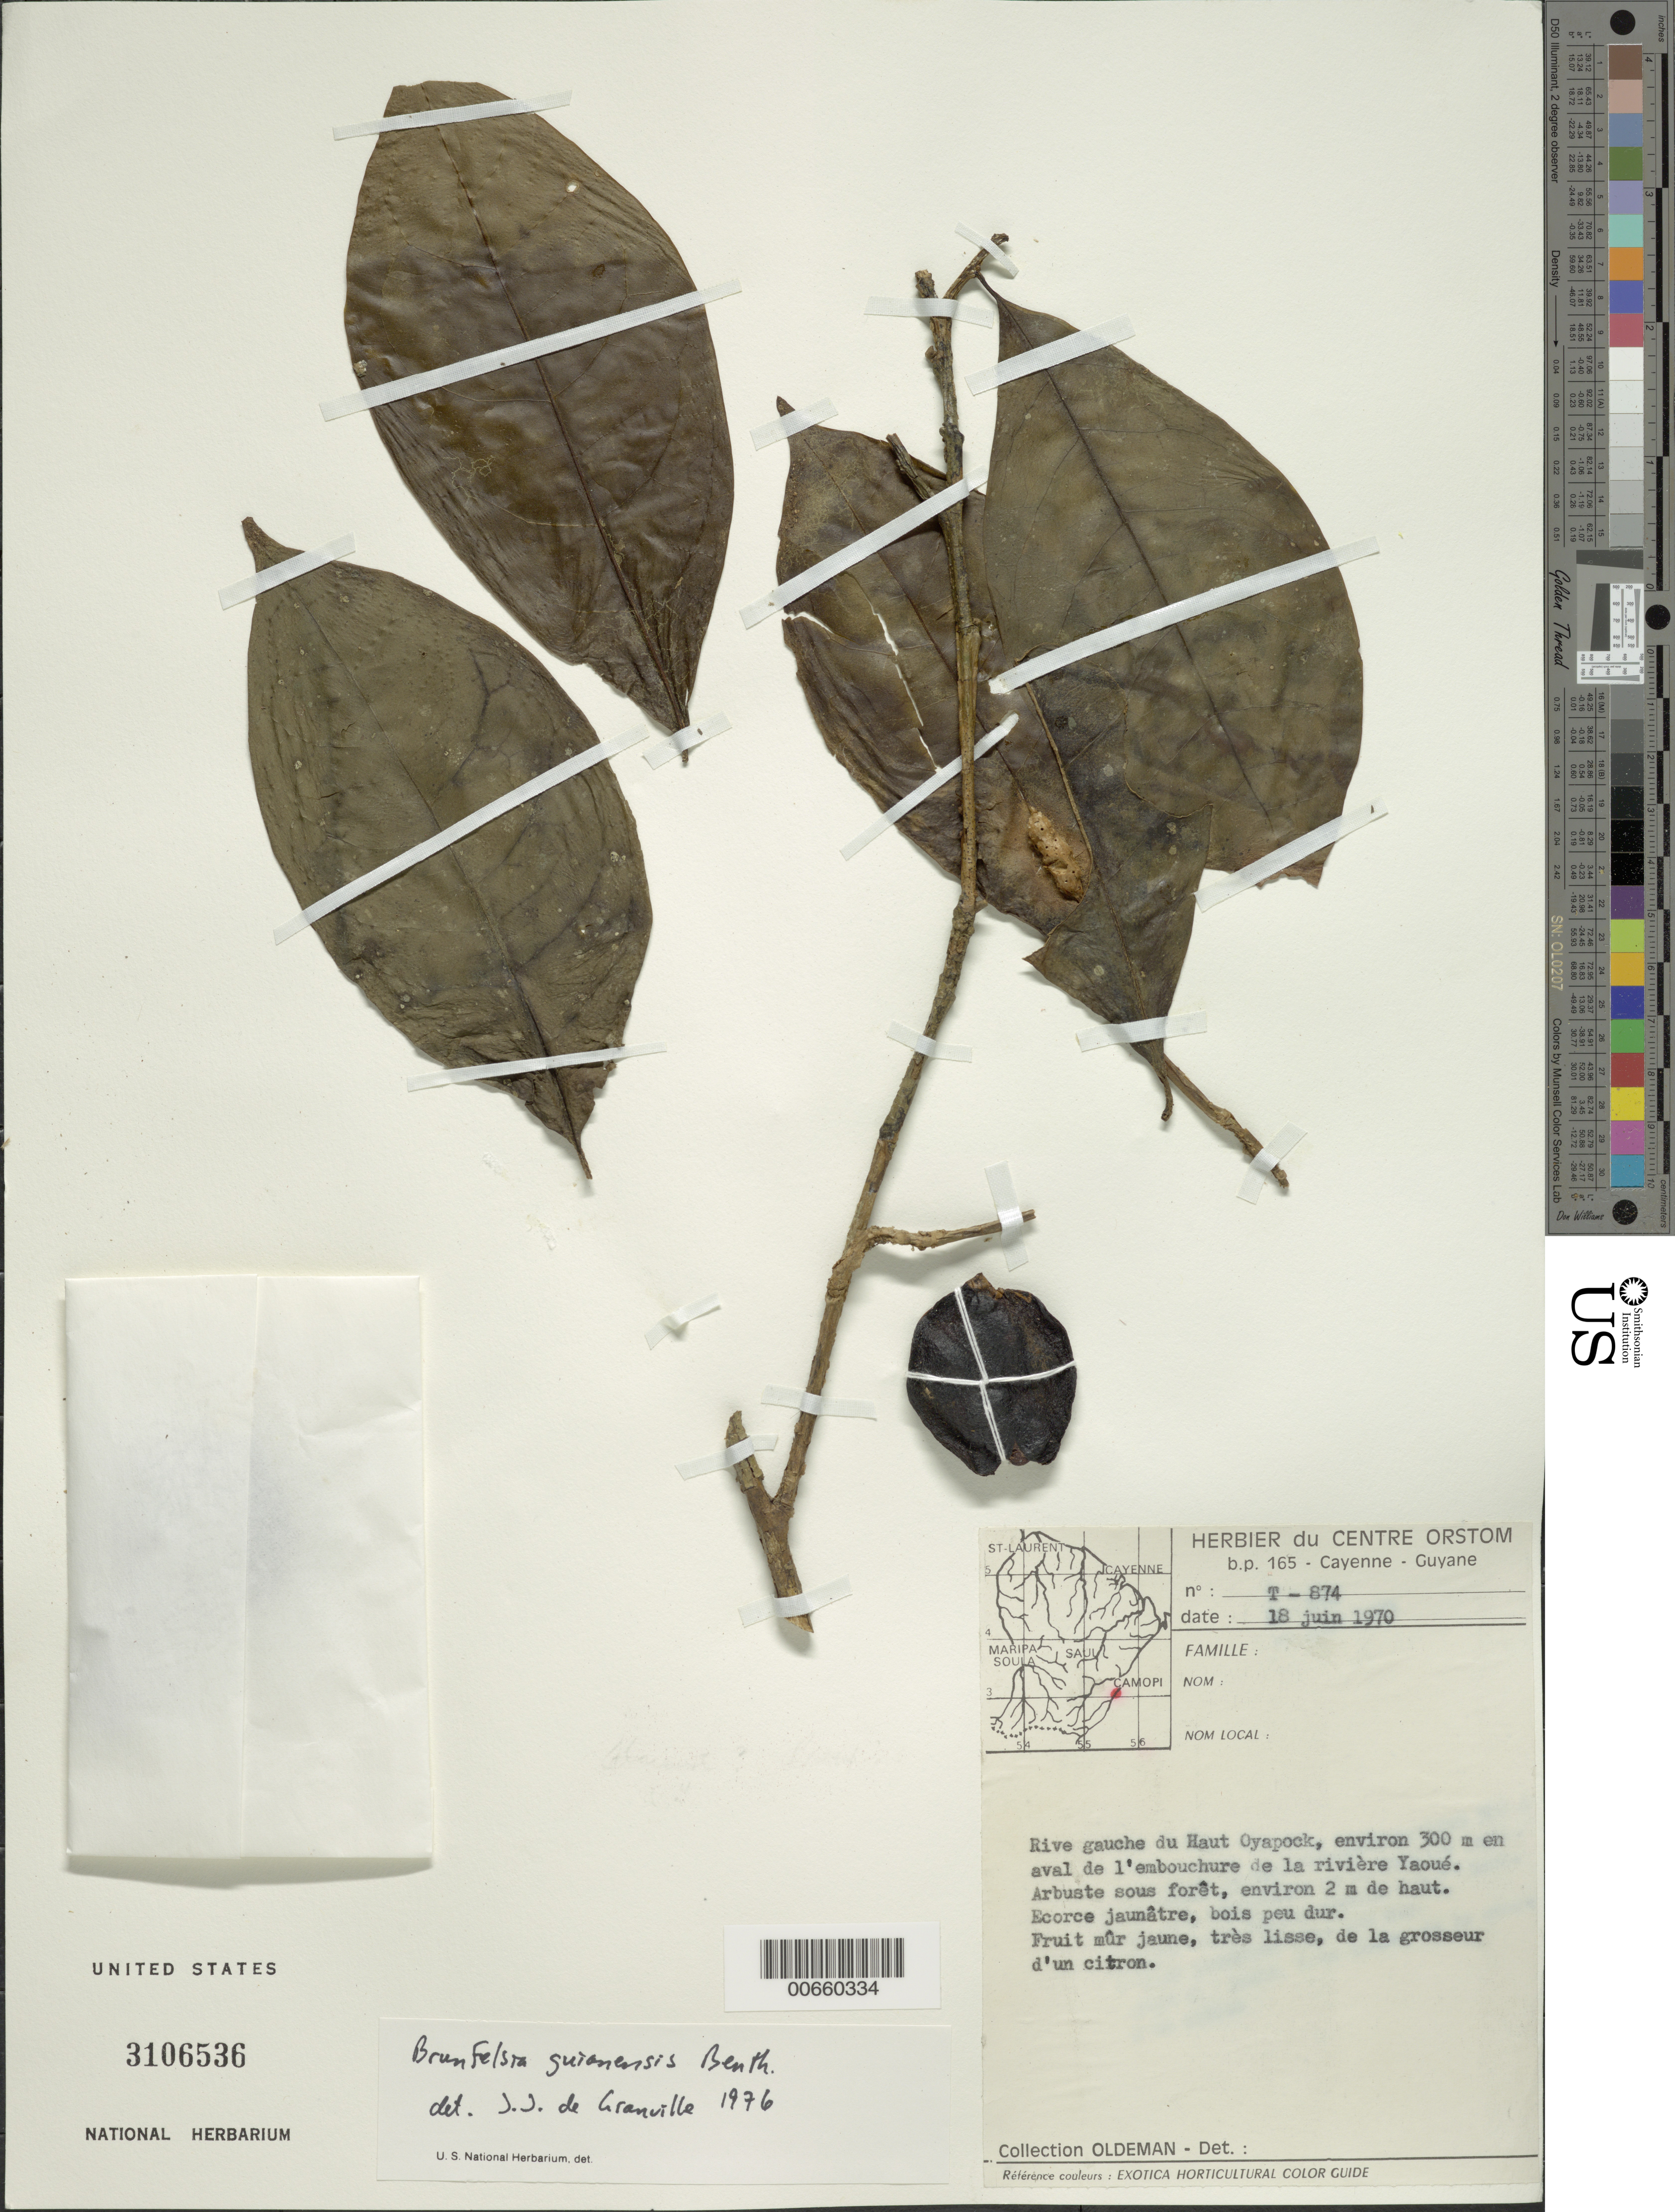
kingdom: Plantae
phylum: Tracheophyta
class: Magnoliopsida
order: Solanales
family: Solanaceae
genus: Brunfelsia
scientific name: Brunfelsia guianensis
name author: Benth.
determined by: Granville, J. J. de, (CAY), Institut de Recherche pour le Developpement (IRD) (FRENCH GUIANA)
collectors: R. Oldeman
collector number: T 874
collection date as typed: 18-Jun-70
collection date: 1970-06-18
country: French Guiana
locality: Haut Oyapock, 300 m en aval de l'embouchure de la rivière Yaoué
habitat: Riverbank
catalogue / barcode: US 3106536